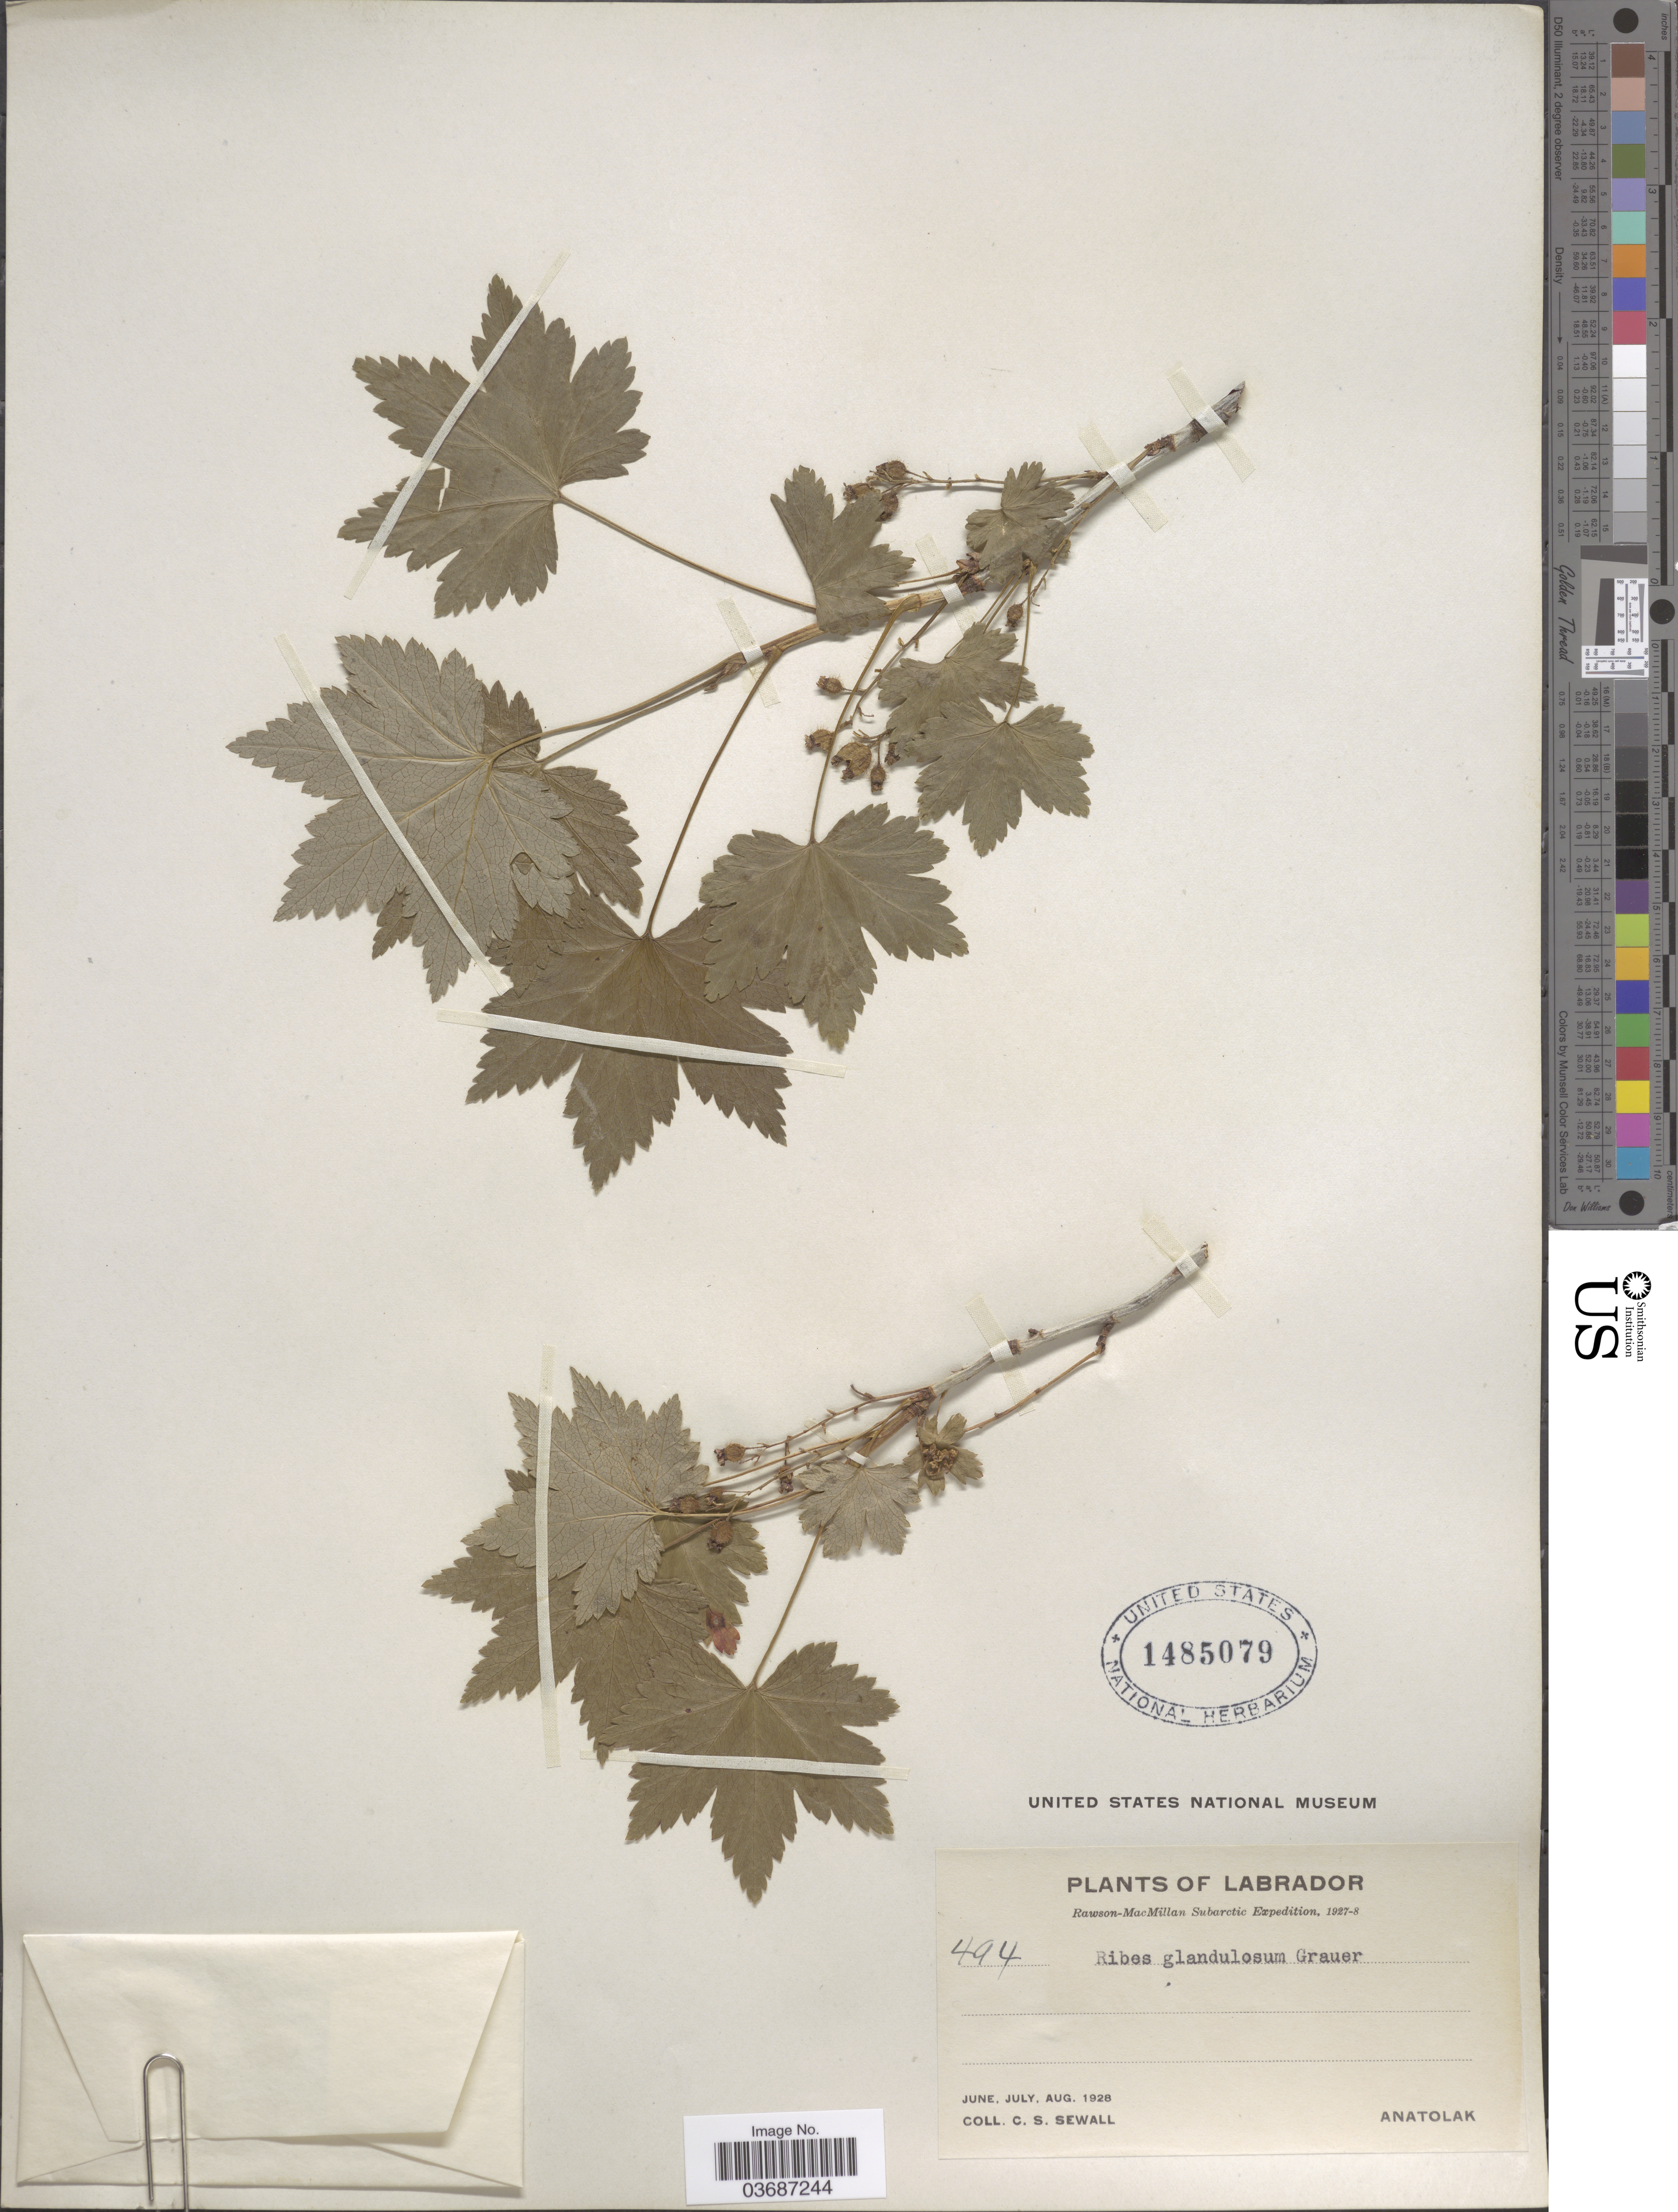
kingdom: Plantae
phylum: Tracheophyta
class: Magnoliopsida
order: Saxifragales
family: Grossulariaceae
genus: Ribes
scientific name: Ribes glandulosum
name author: Ruiz & Pav.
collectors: C. Sewall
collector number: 494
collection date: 1928-06/1928-08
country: Canada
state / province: Newfoundland and Labrador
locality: Labrador. Rawson-MacMillan Subarctic Expedition, 1927-8. Anatolak.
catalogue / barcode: US 1485079